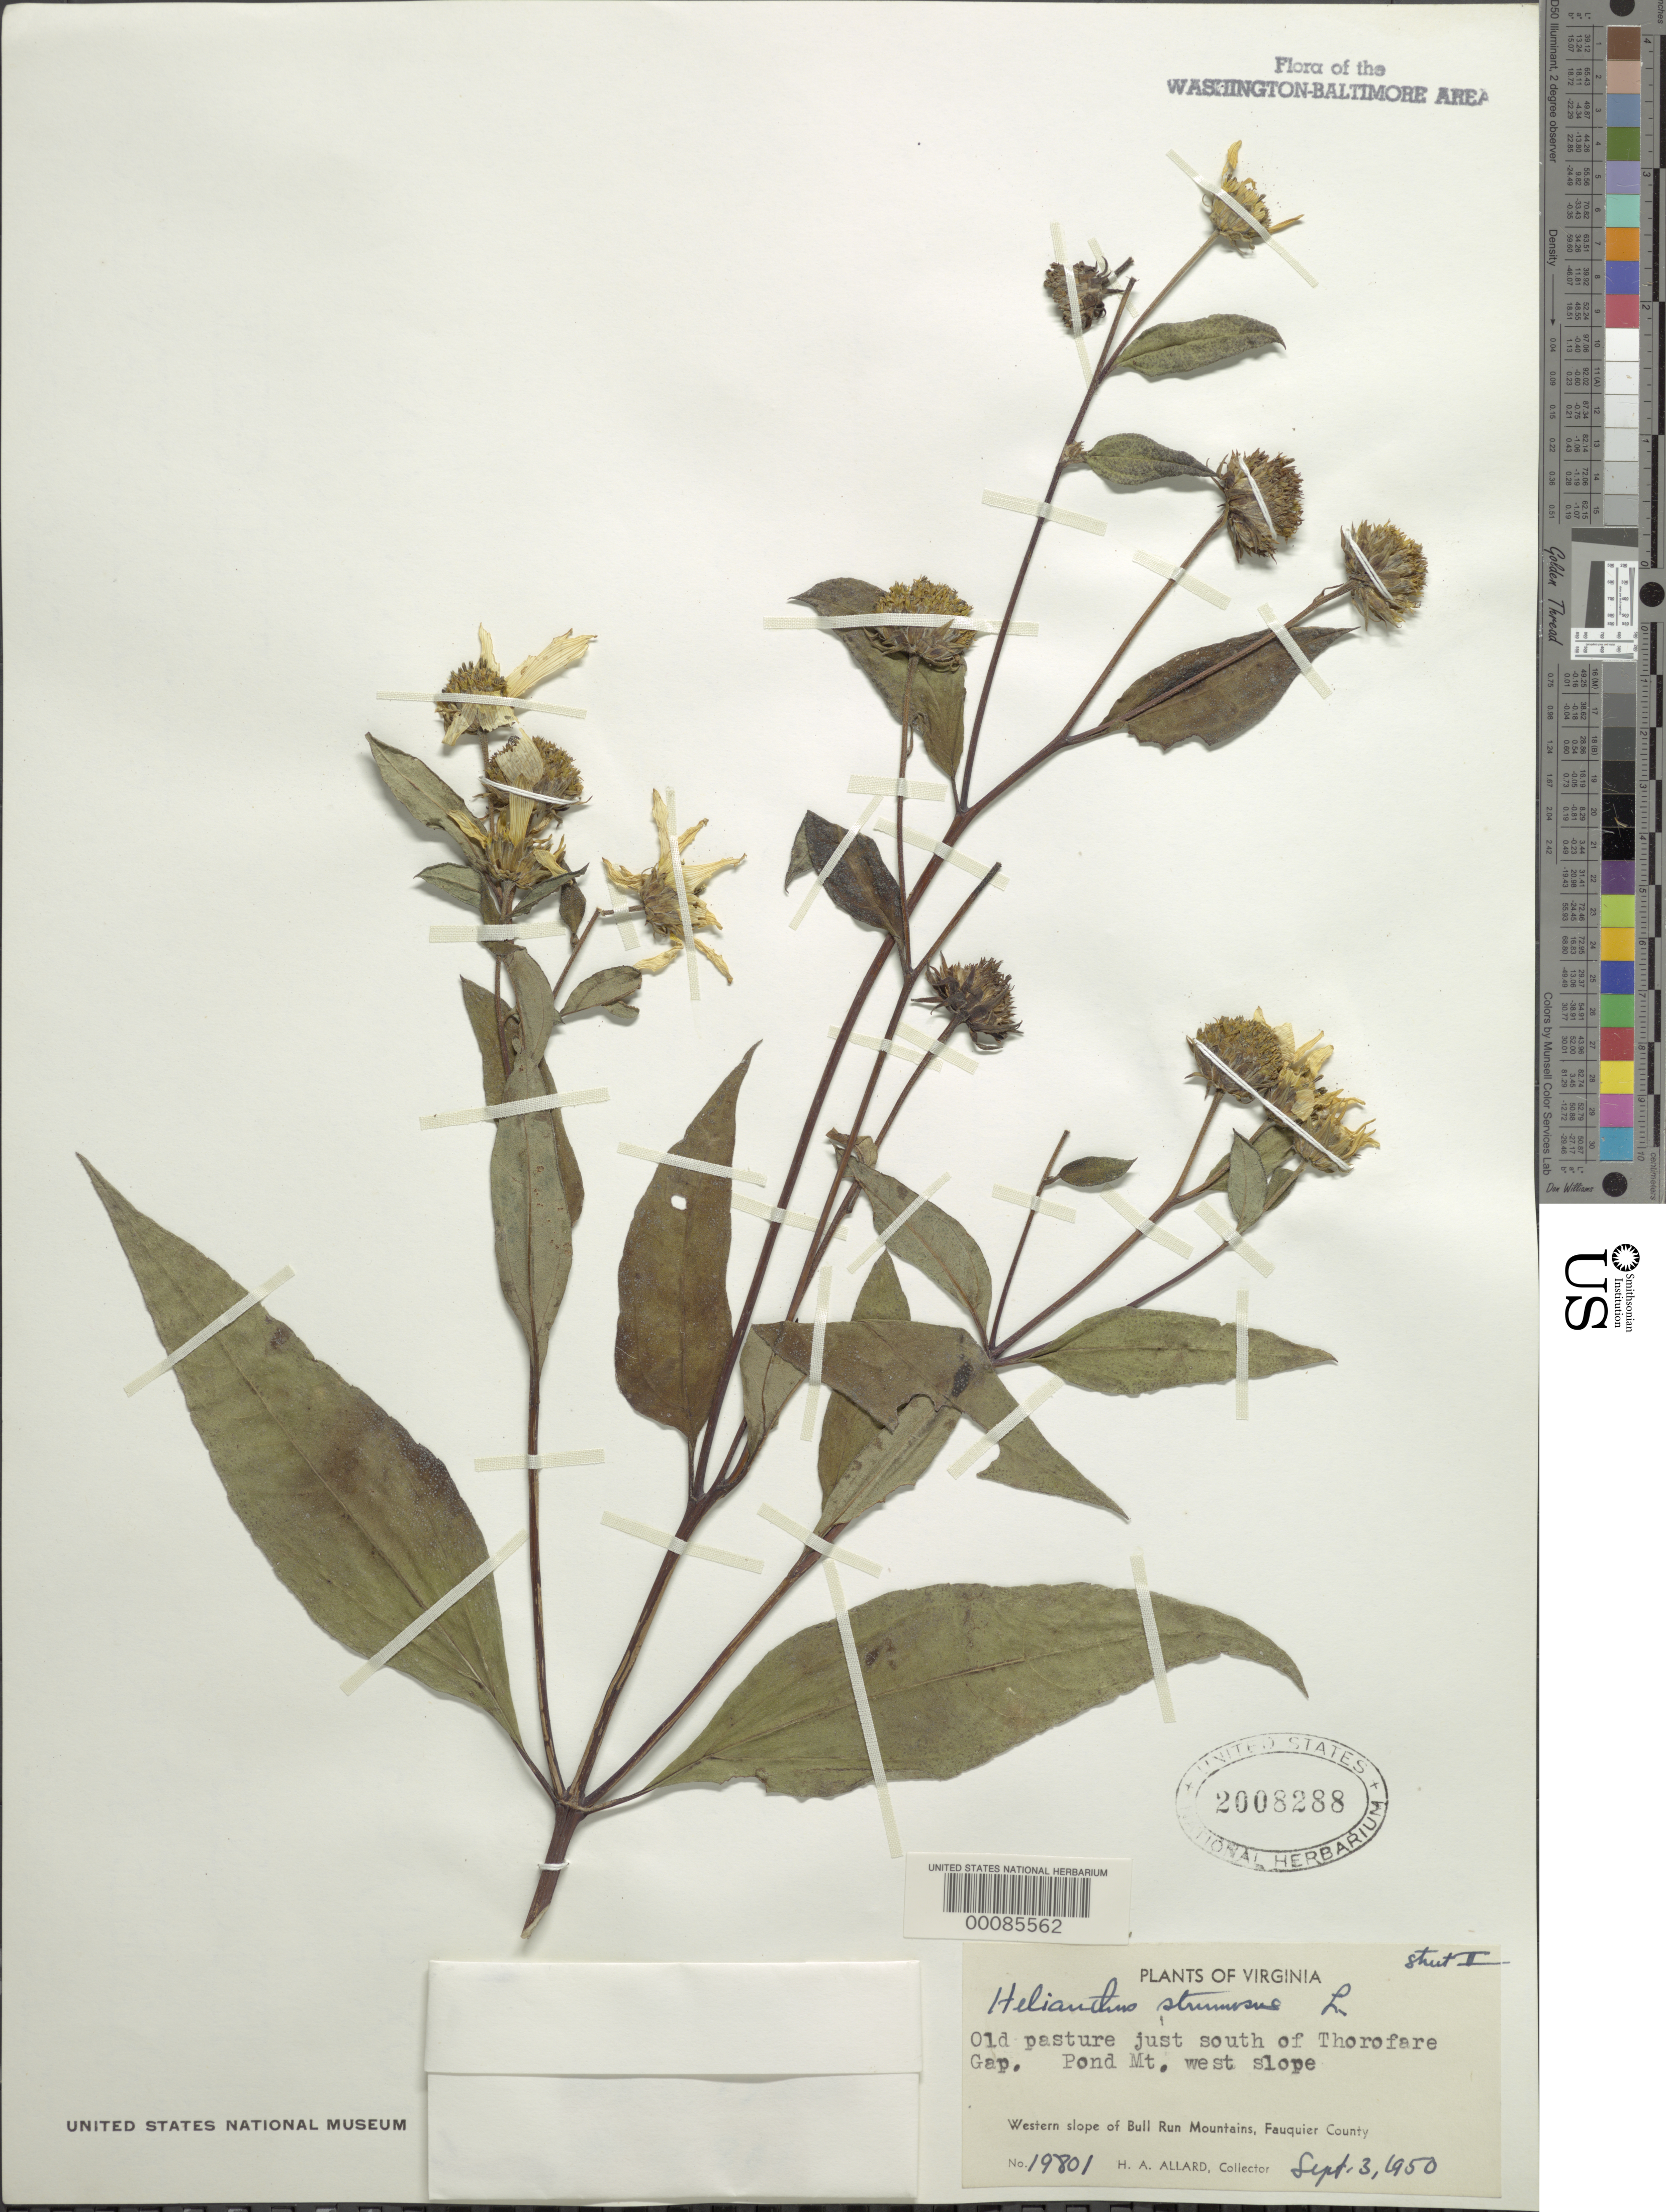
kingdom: Plantae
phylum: Tracheophyta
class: Magnoliopsida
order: Asterales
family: Asteraceae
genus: Helianthus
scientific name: Helianthus strumosus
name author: L.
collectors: H. A. Allard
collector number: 19801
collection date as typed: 03 Sep 1950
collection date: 1950-09-03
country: United States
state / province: Virginia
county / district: Fauquier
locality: South of Thorofare Gap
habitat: Old pasture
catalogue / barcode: US 2008288